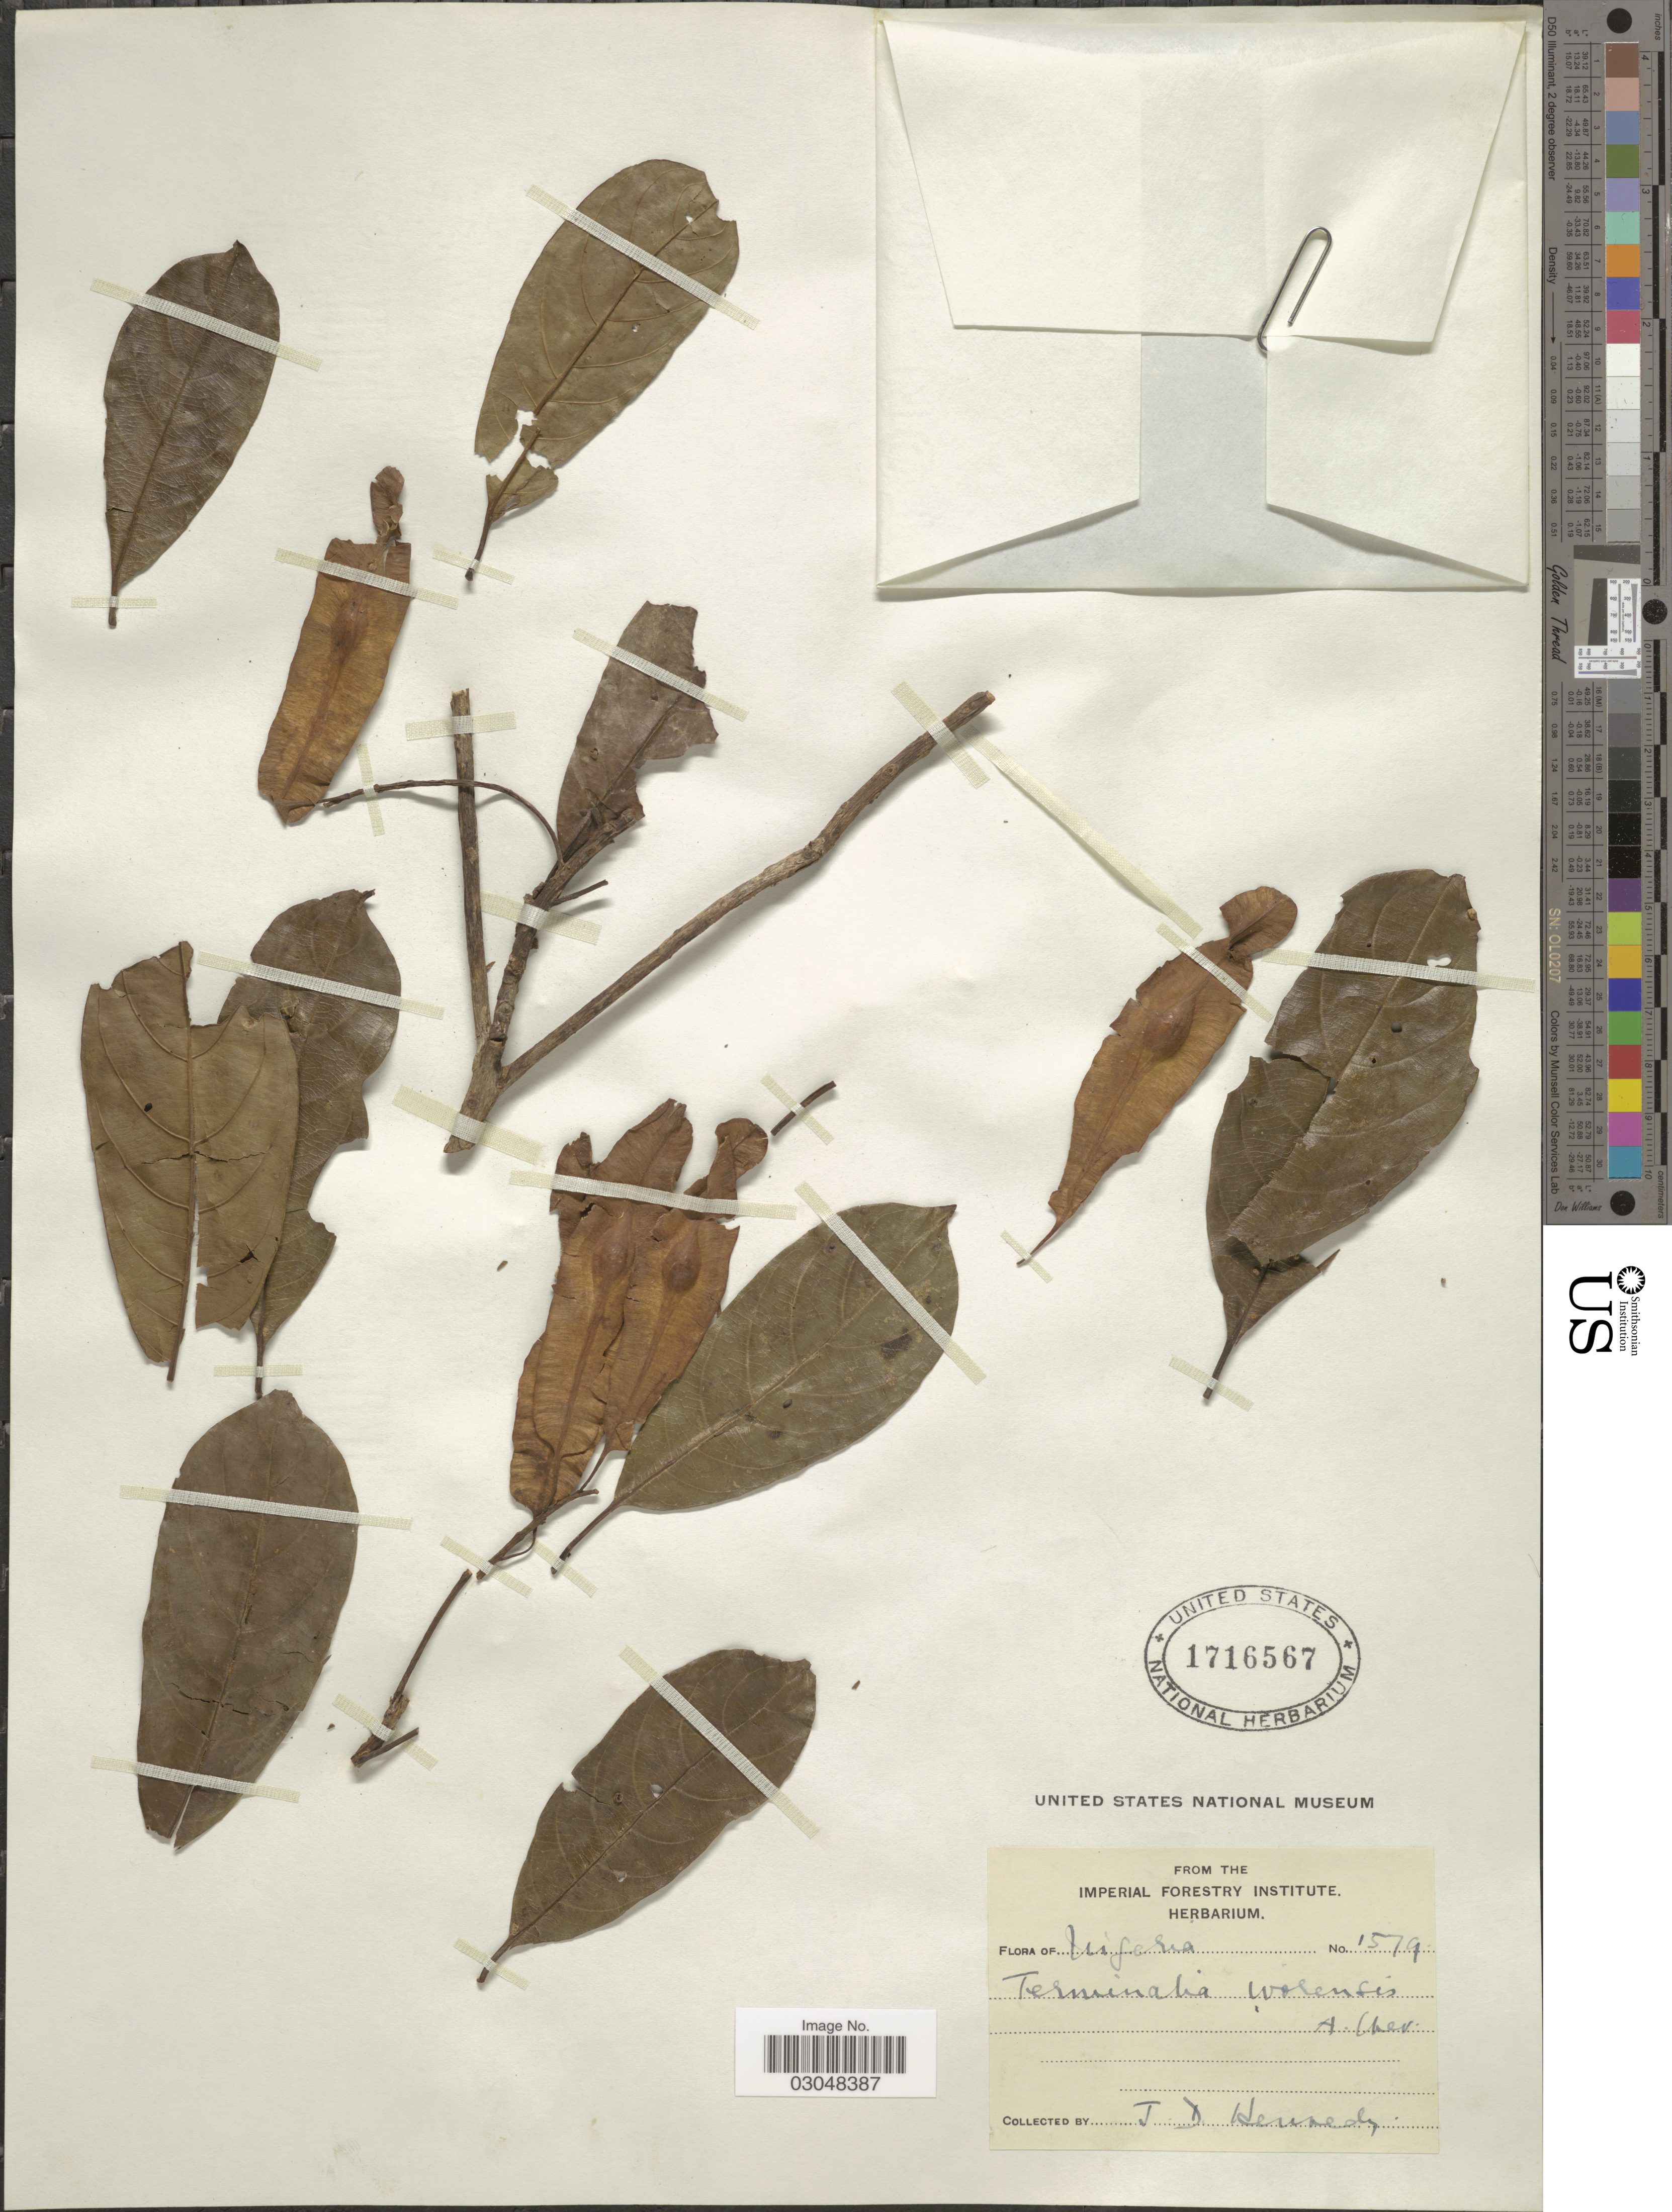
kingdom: Plantae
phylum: Tracheophyta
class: Magnoliopsida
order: Myrtales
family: Combretaceae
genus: Terminalia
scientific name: Terminalia ivorensis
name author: A. Chev.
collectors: J. D. Kennedy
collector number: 1579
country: Nigeria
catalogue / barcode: US 1716567